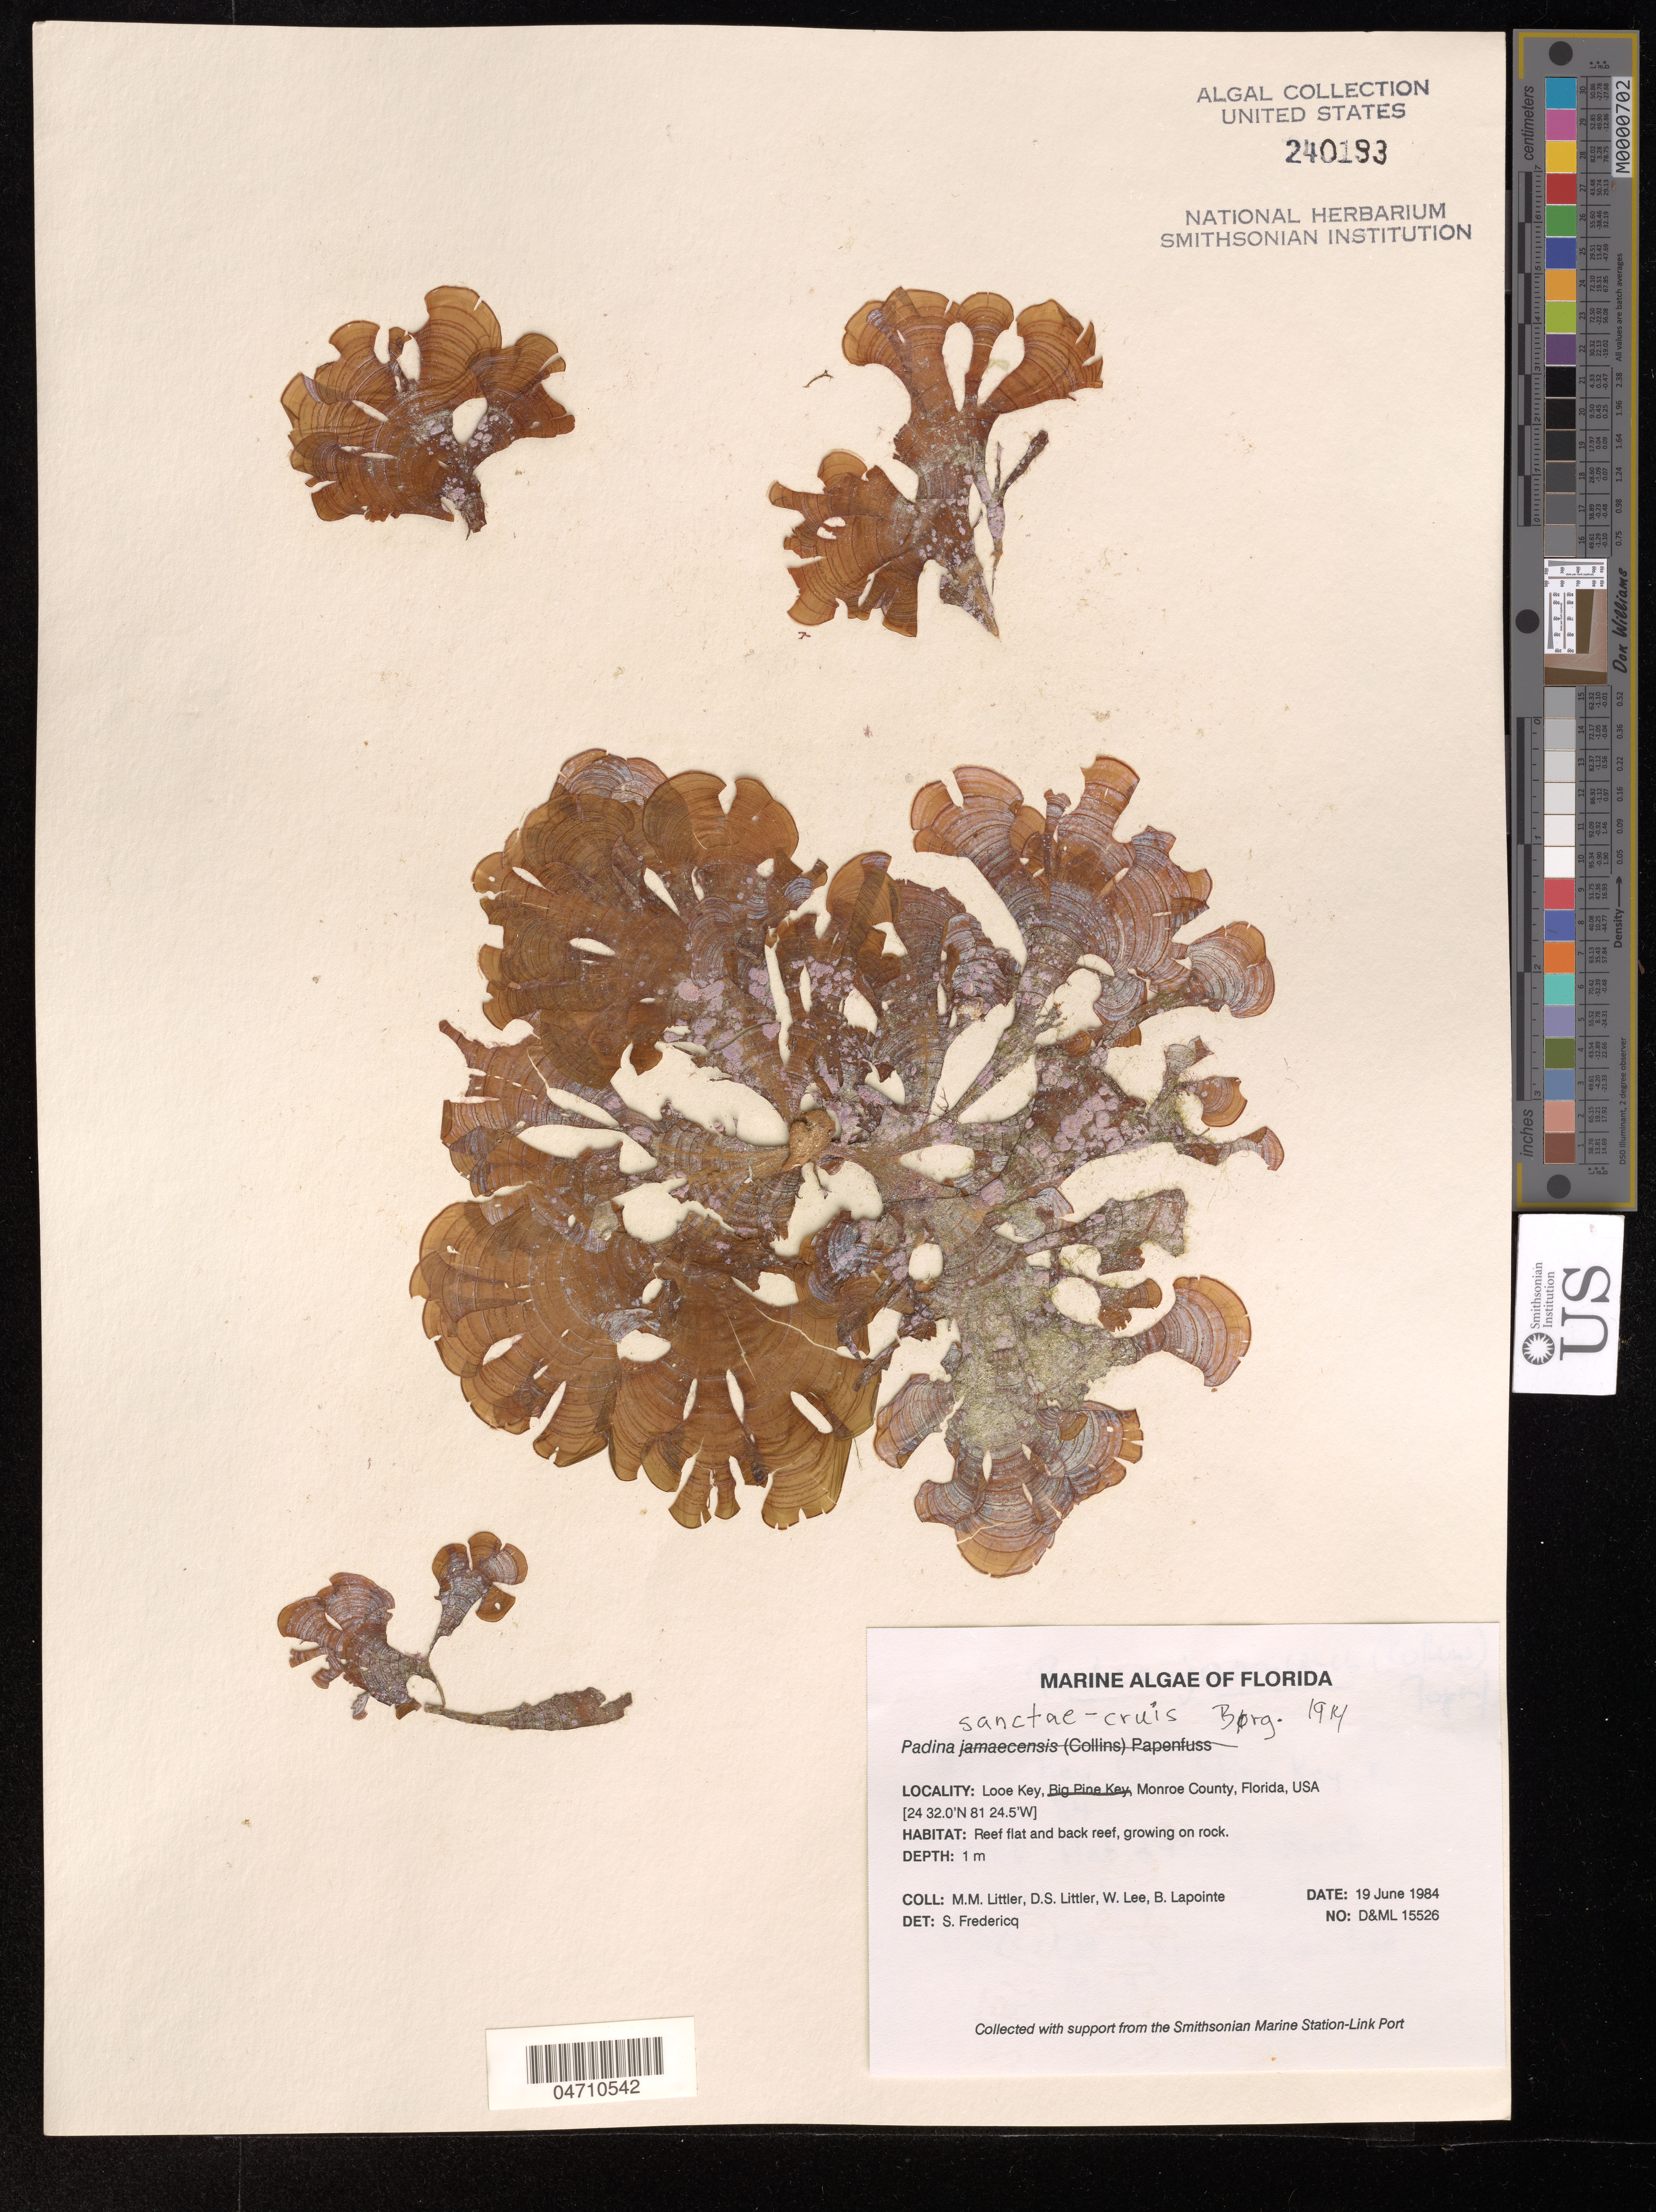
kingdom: Chromista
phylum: Ochrophyta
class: Phaeophyceae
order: Dictyotales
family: Dictyotaceae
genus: Padina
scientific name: Padina sanctae-crucis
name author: Børgesen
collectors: M. M. Littler, D. S. Littler, B. Lapointe & W. Lee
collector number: D&ML 15526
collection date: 1984-06-19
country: United States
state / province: Florida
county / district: Monroe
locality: Looe Key, Big Pine Key, Monroe County.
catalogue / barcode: US 240193